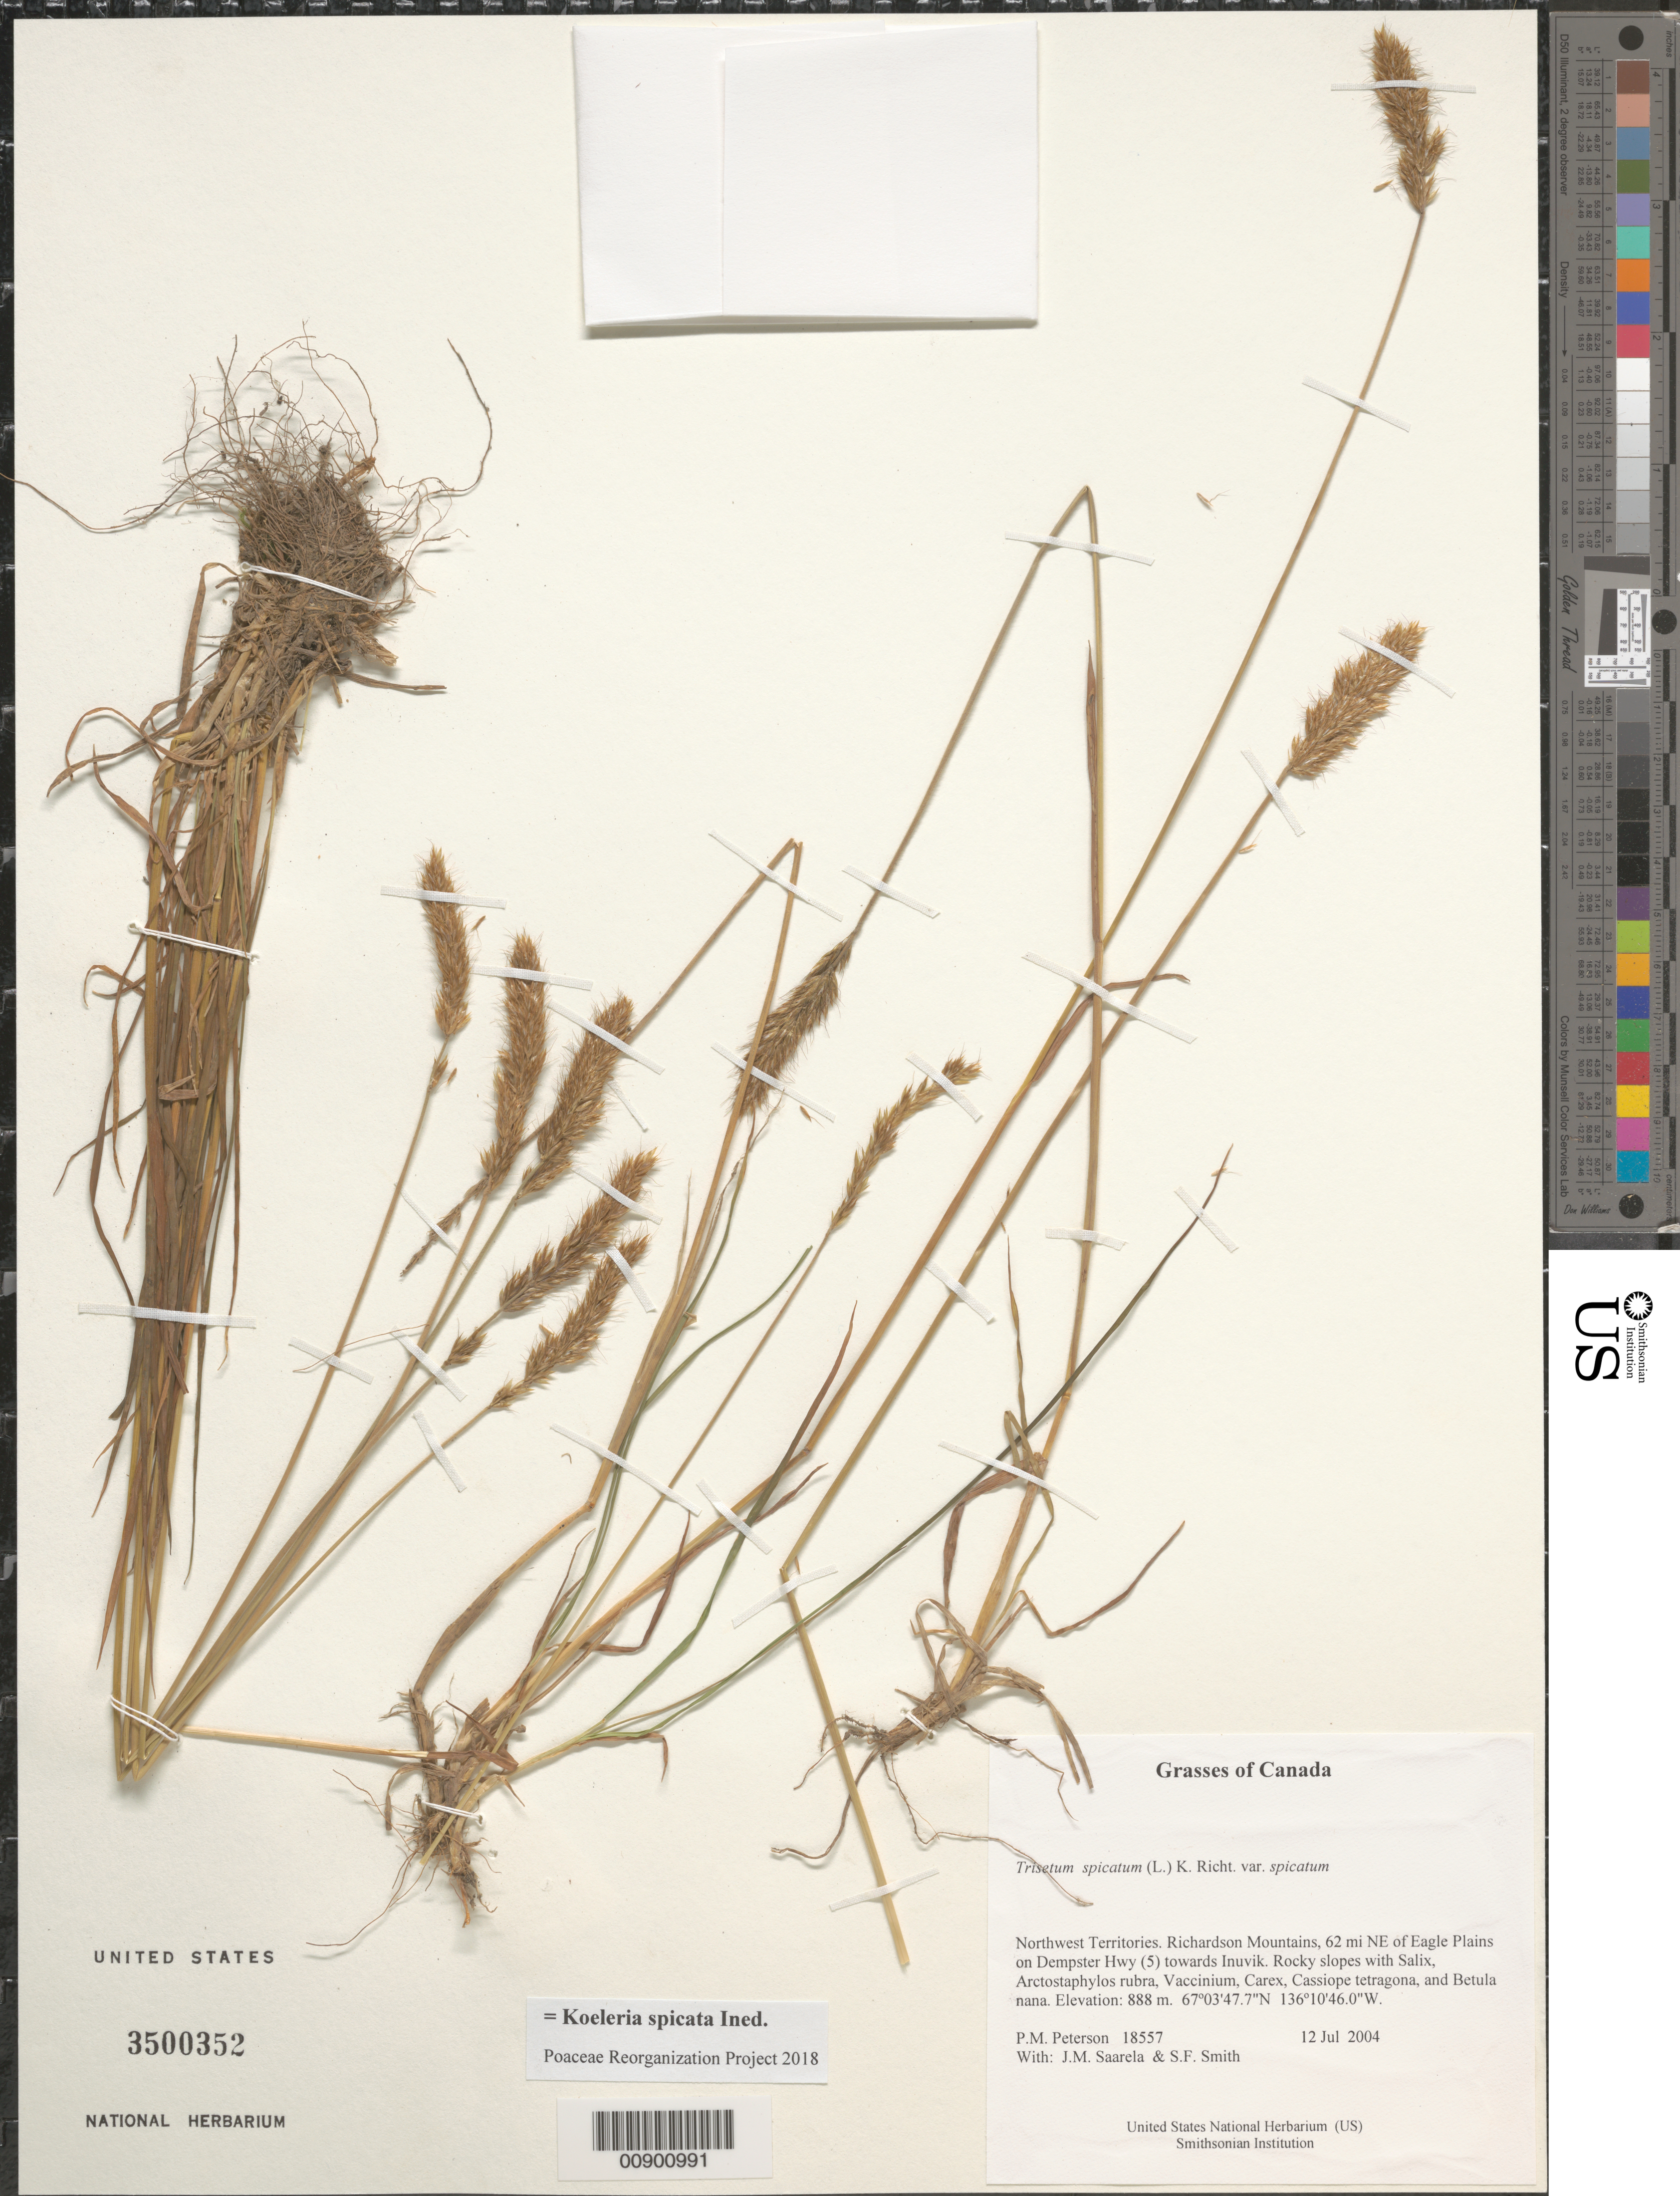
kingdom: Plantae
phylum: Tracheophyta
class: Liliopsida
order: Poales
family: Poaceae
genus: Koeleria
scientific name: Koeleria spicata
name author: (L.) Barberá et al.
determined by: Poaceae Reorganization Project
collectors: P. M. Peterson, J. Saarela & S.F. Smith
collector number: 18557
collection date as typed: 12 Jul 2004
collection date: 2004-07-12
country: Canada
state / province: Northwest Territories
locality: Richardson Mountains, 62 mi NE of Eagle Plains on Dempster Hwy (5) towards Inuvik. Rocky slopes with Salix, Arctostaphylos rubra, Vaccinium, Carex, Cassiope tetragona, and Betula nana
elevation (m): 888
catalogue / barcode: US 3500352